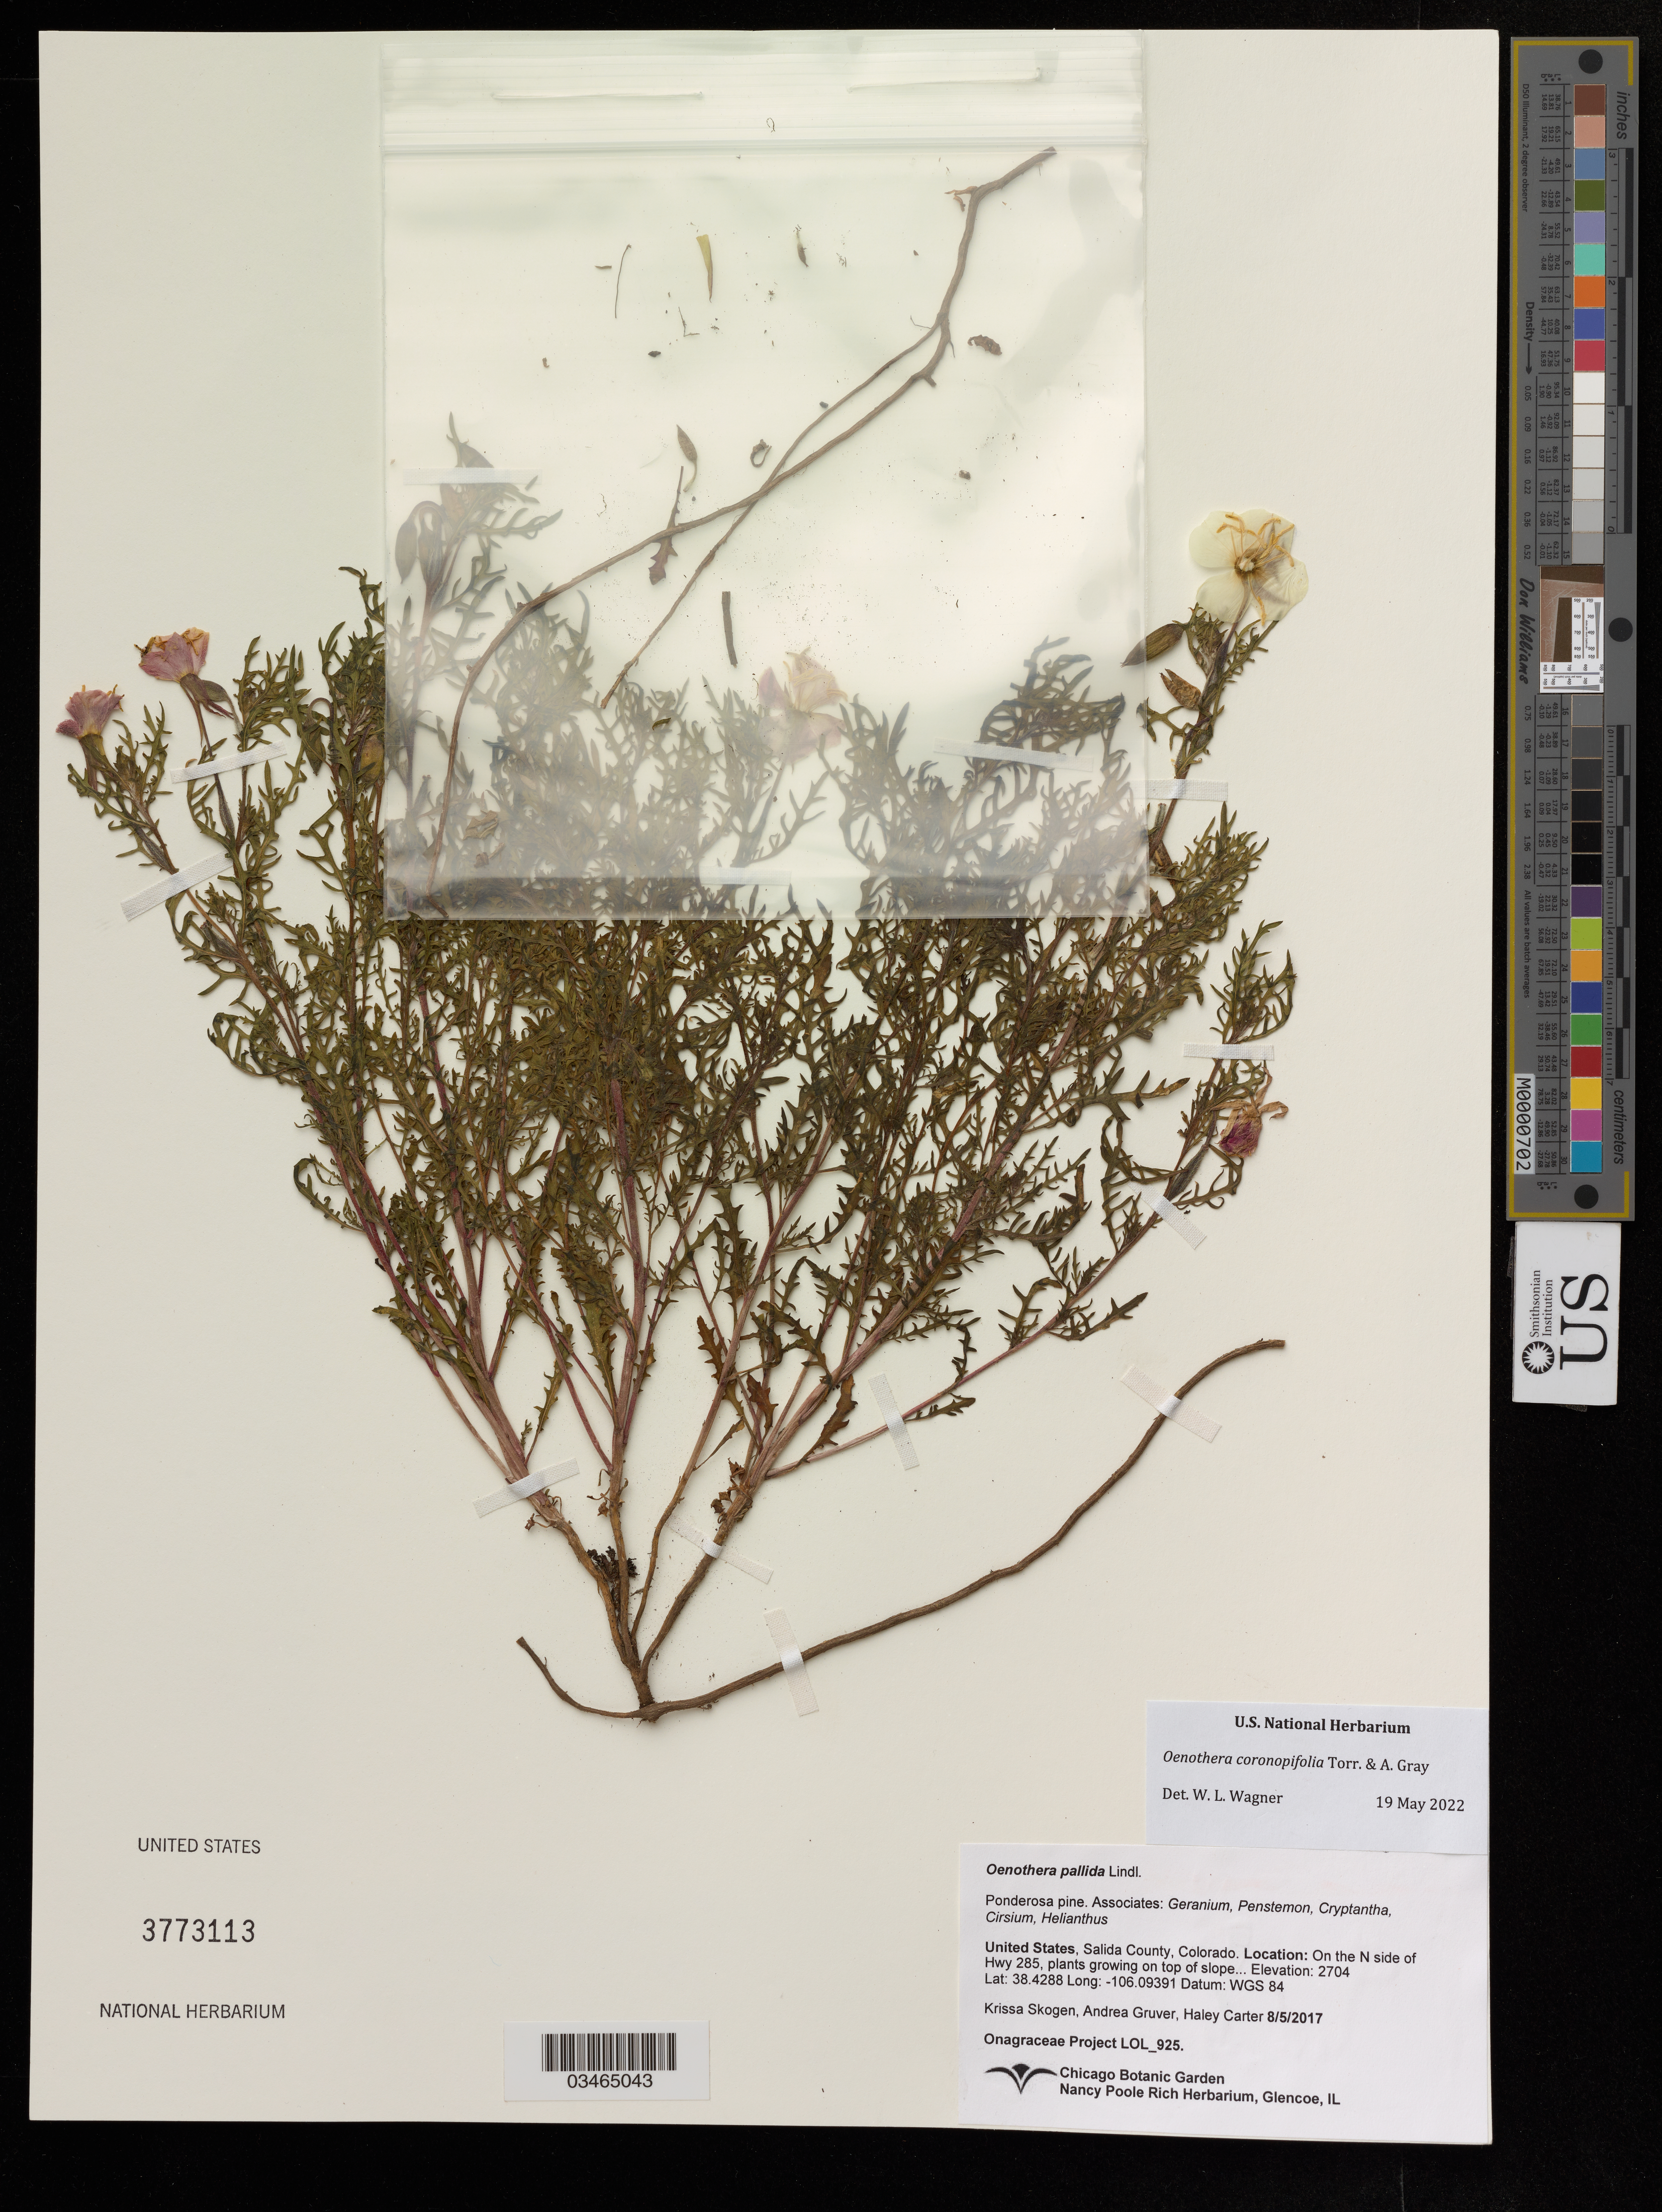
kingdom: Plantae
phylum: Tracheophyta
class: Magnoliopsida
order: Myrtales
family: Onagraceae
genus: Oenothera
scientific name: Oenothera coronopifolia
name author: Torr. & A. Gray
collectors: K. Skogen & A. Gruver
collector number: Onagraceae Project LOL_925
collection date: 2017-05-08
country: United States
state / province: Colorado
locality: Salida County, On the N side of Hwy 285.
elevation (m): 2704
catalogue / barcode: US 3773113